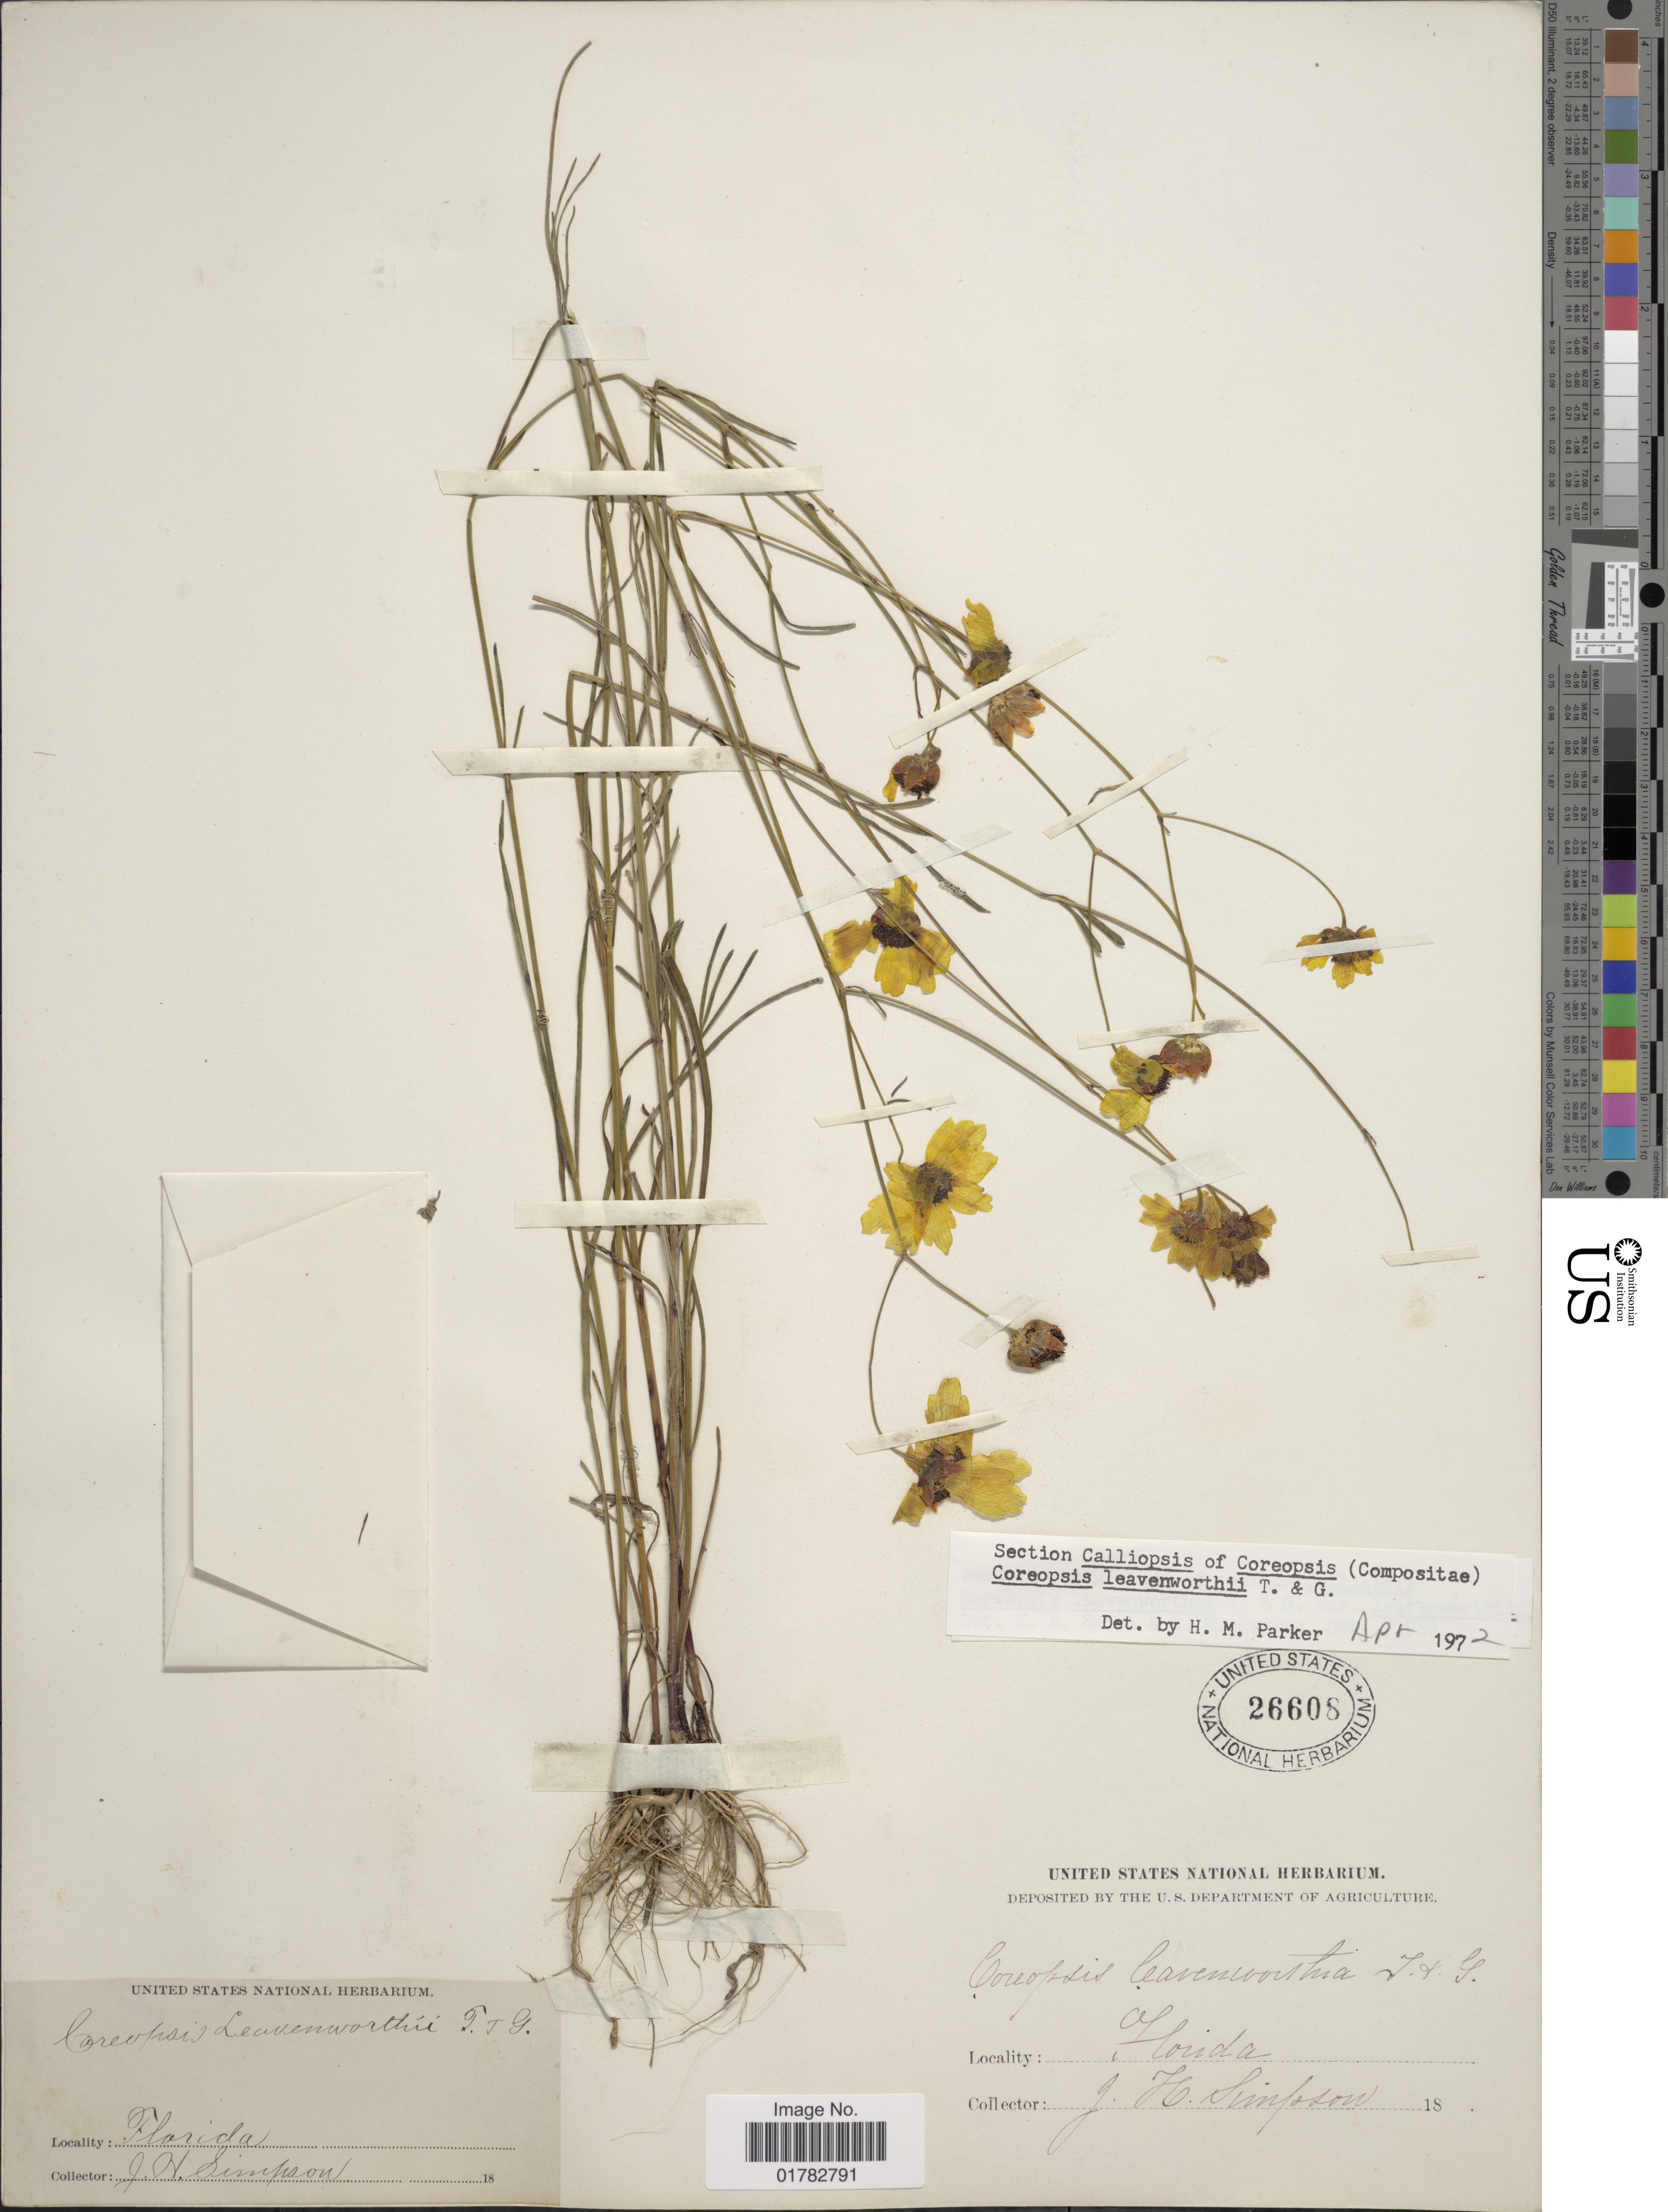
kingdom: Plantae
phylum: Tracheophyta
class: Magnoliopsida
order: Asterales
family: Asteraceae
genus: Coreopsis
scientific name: Coreopsis leavenworthii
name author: Torr. & A. Gray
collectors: J. H. Simpson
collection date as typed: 18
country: United States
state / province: Florida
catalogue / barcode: US 26608